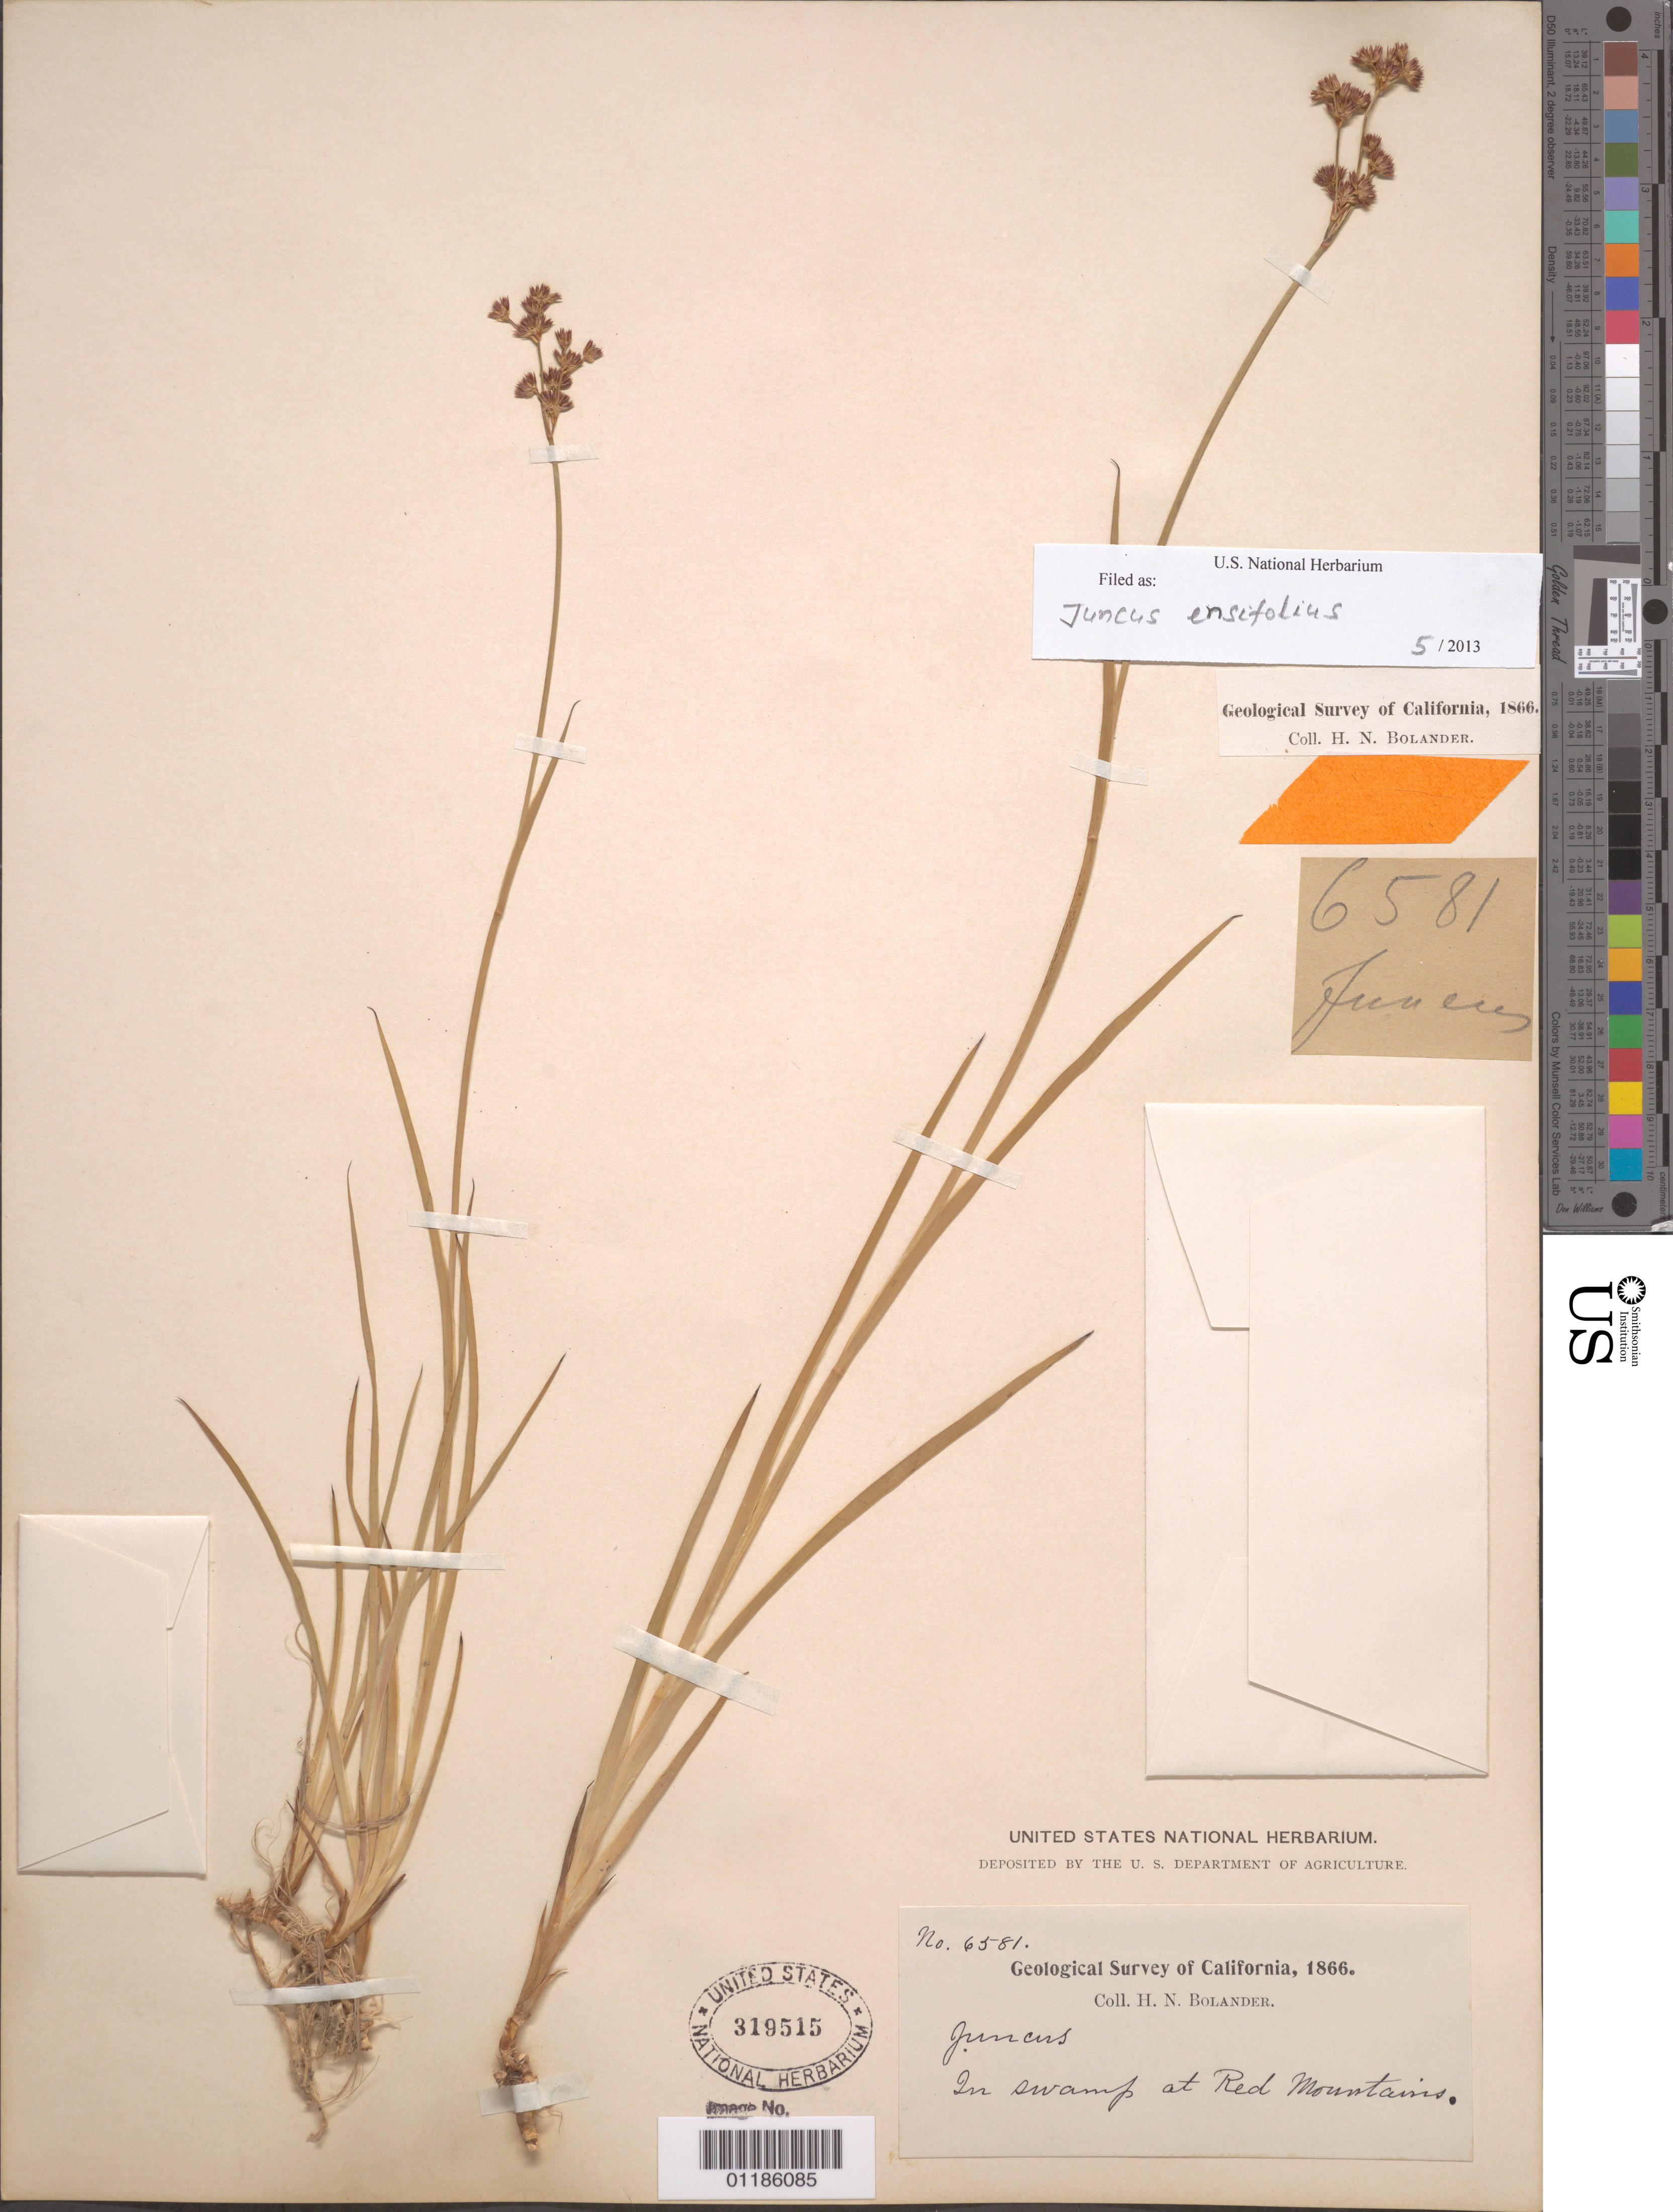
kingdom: Plantae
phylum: Tracheophyta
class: Liliopsida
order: Poales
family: Juncaceae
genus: Juncus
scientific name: Juncus ensifolius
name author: Wikstr.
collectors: H. Bolander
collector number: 6581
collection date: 1866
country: United States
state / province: California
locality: In swamp at Red Mountains.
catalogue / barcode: US 319515